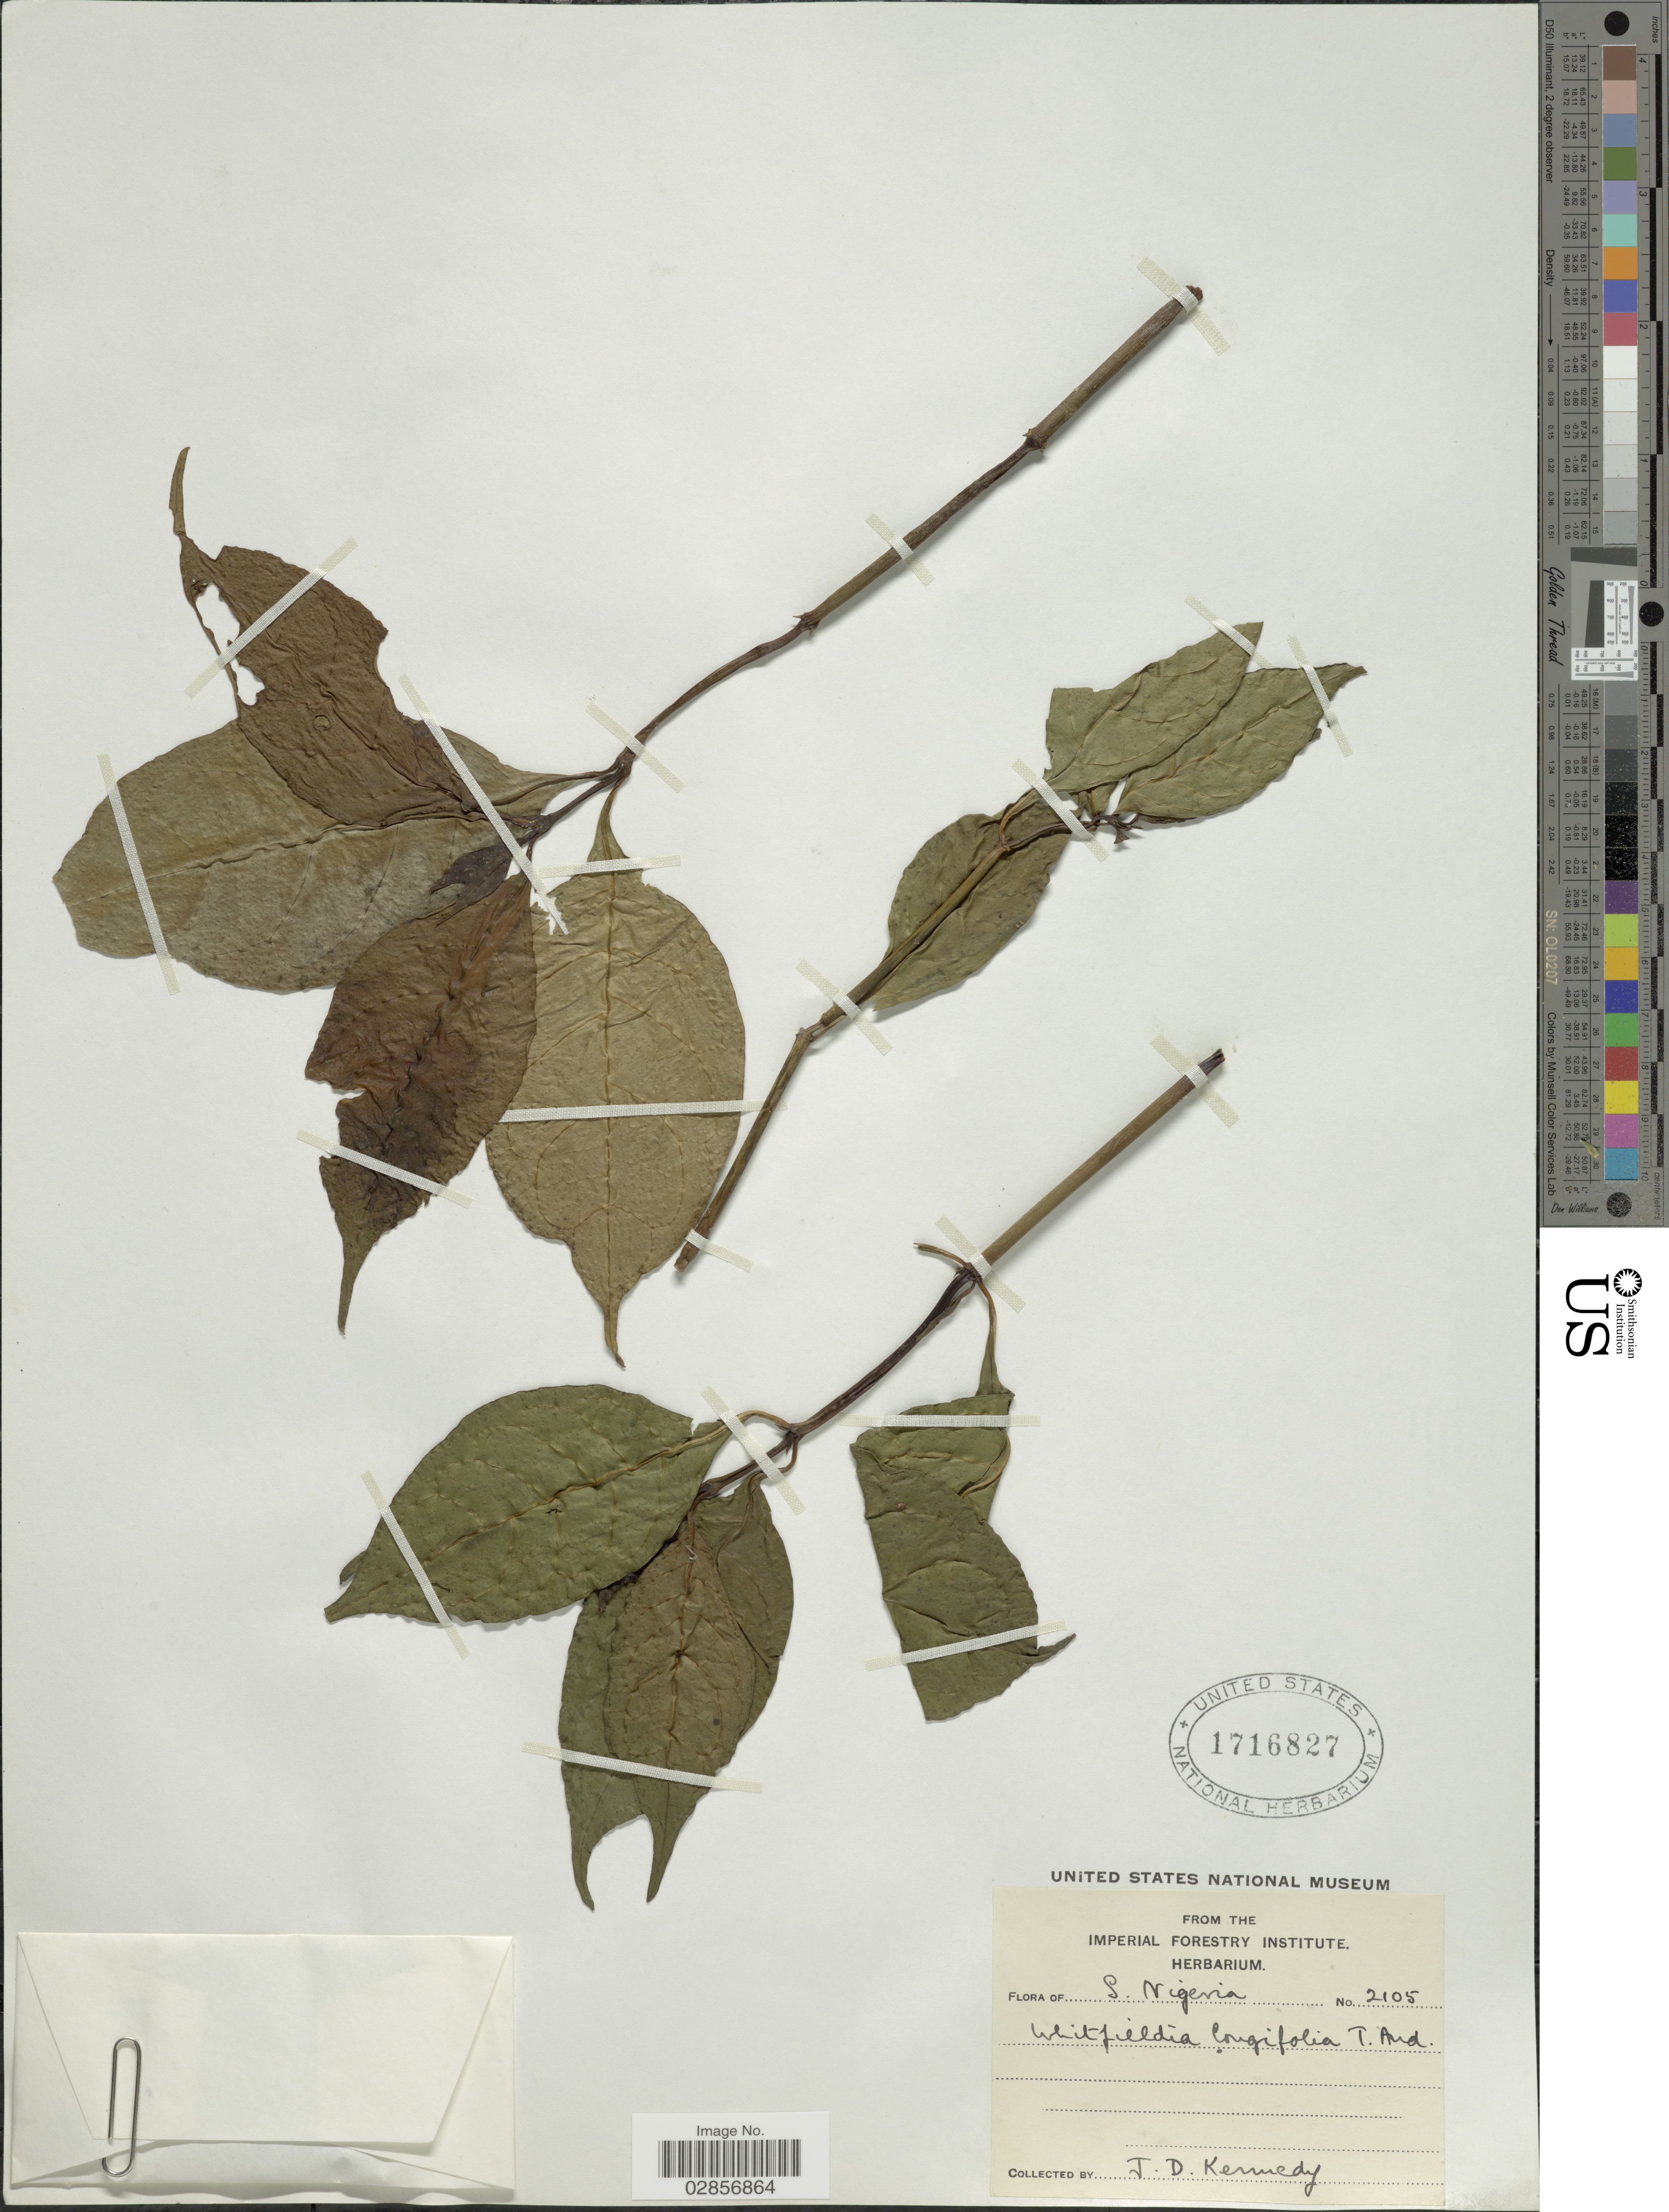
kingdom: Plantae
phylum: Tracheophyta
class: Magnoliopsida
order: Lamiales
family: Acanthaceae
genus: Whitfieldia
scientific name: Whitfieldia longifolia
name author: T. Anderson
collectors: J. D. Kennedy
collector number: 2105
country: Nigeria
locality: S. Nigeria.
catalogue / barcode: US 1716827